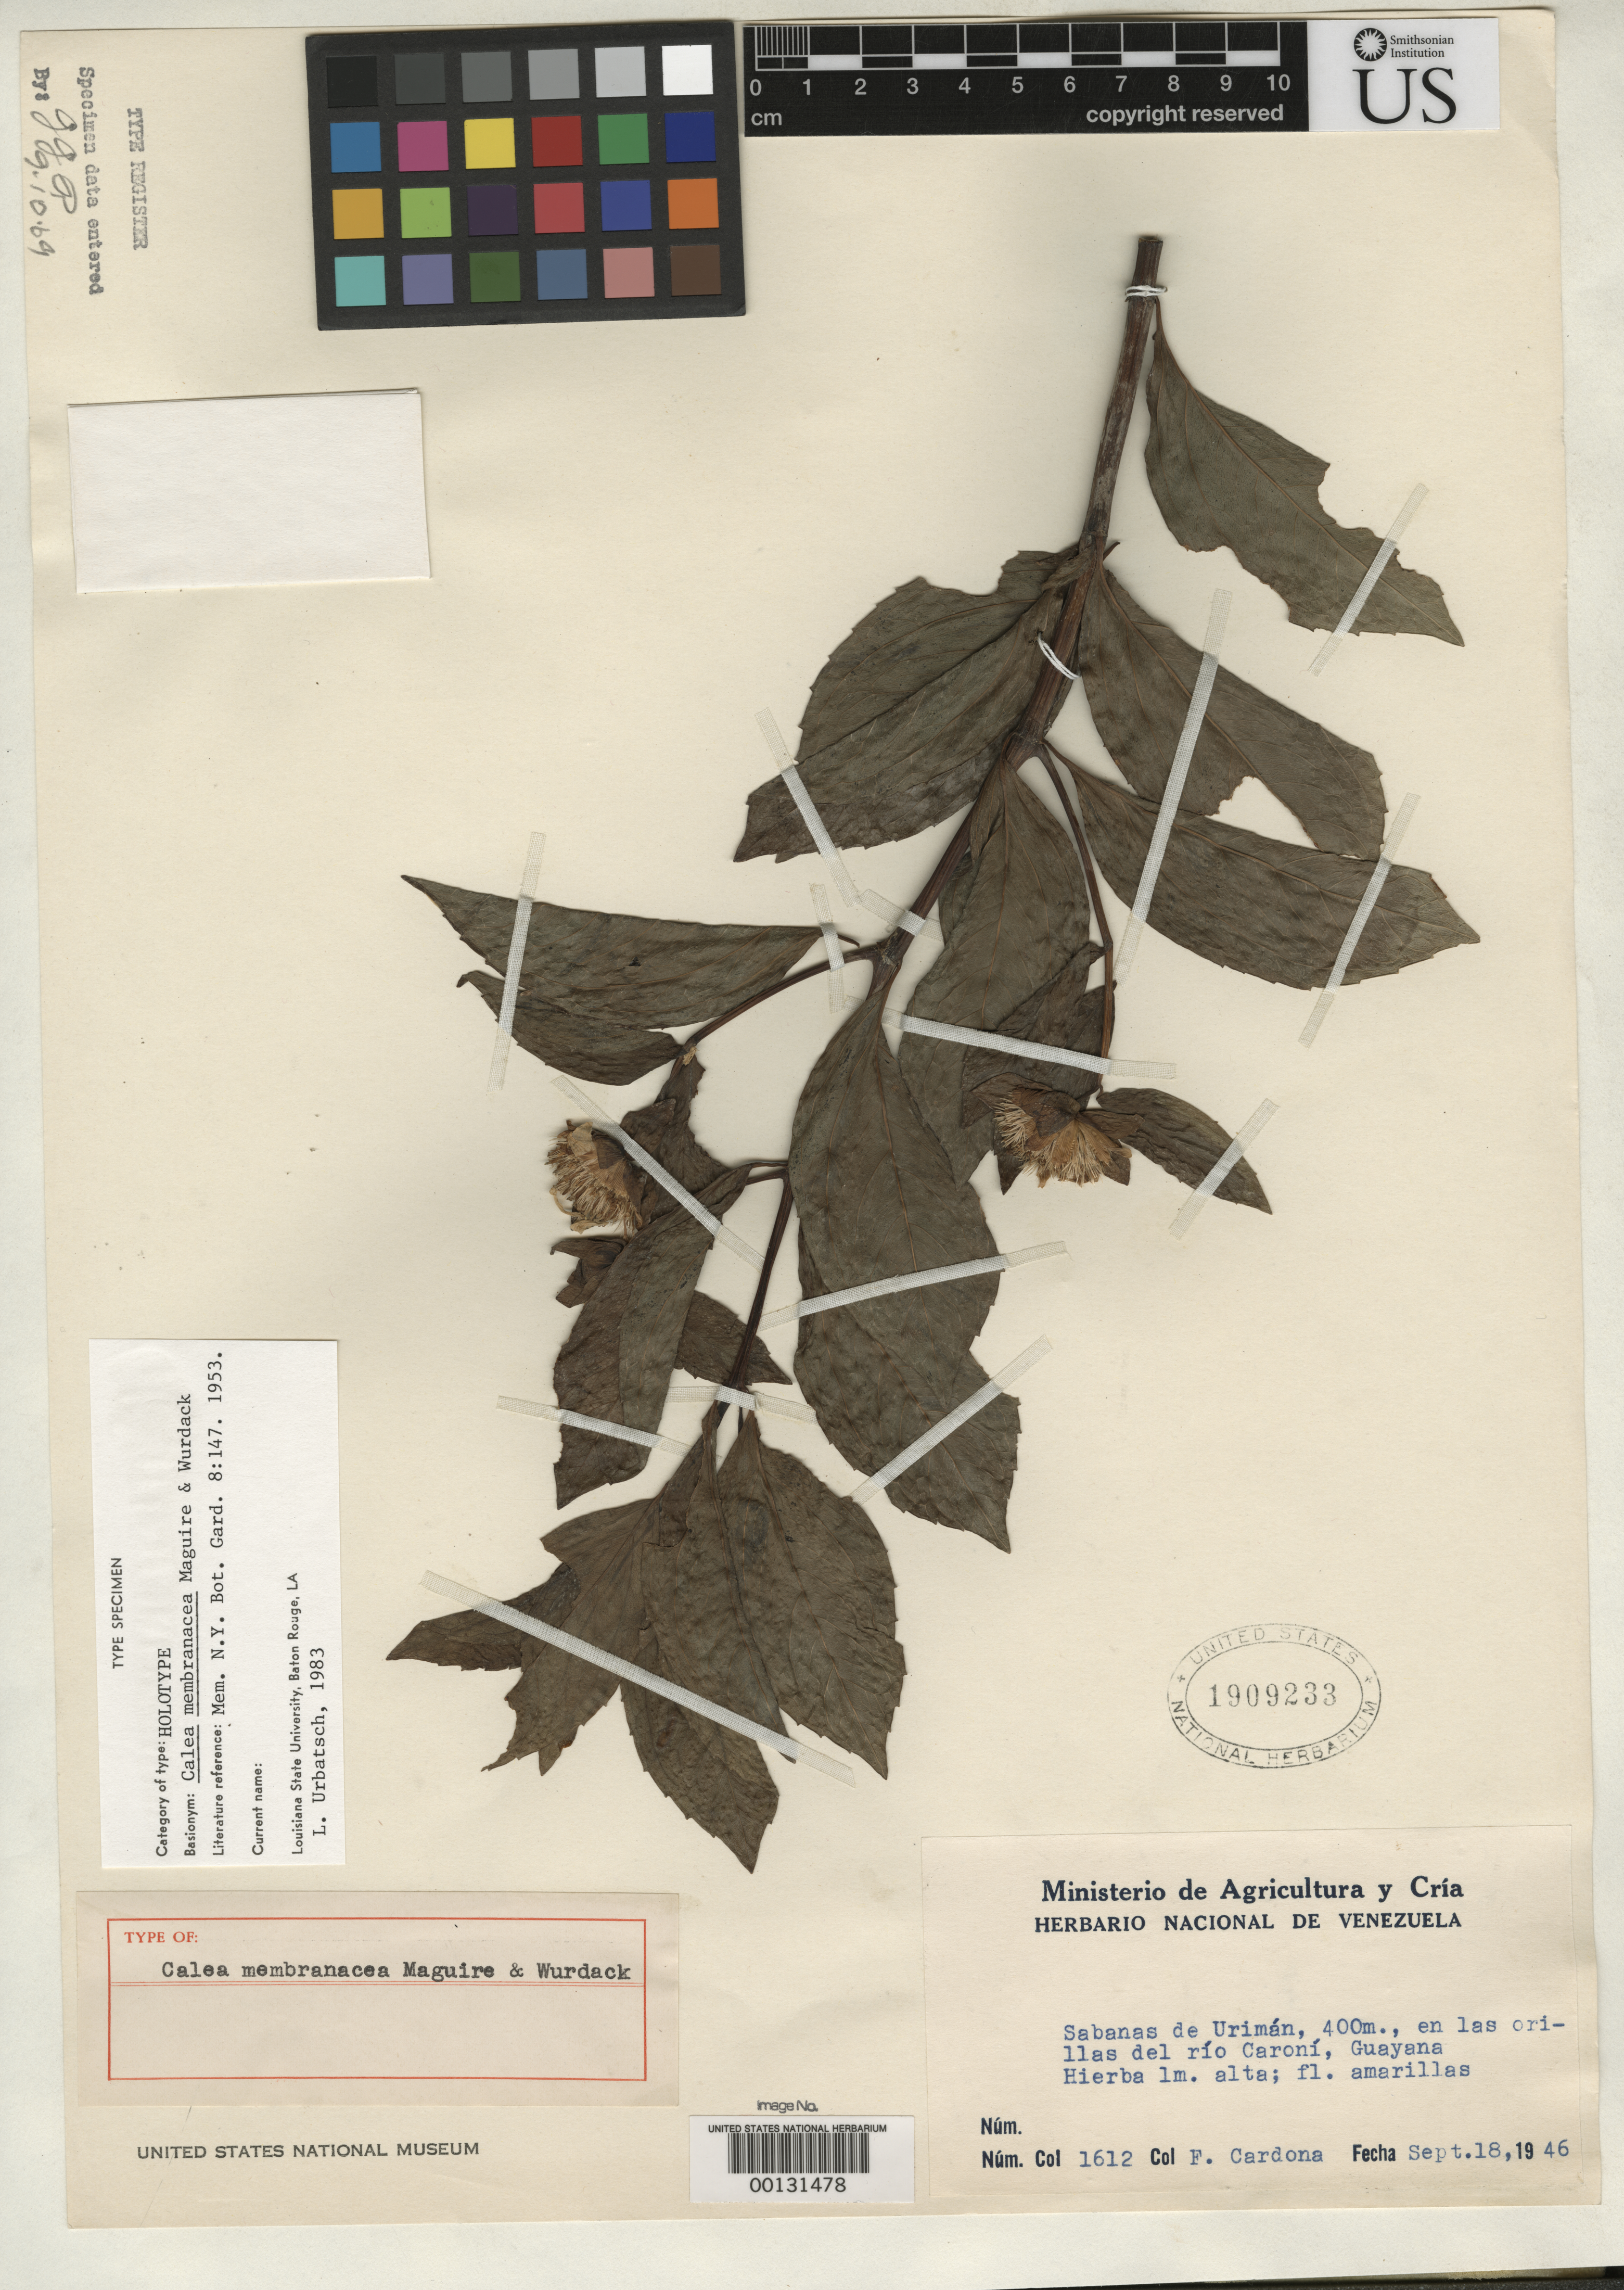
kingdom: Plantae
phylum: Tracheophyta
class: Magnoliopsida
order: Asterales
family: Asteraceae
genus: Calea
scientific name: Calea membranacea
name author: Maguire & Wurdack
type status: Holotype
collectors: F. Cardona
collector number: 1612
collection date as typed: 18 Sep 1946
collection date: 1946-09-18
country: Venezuela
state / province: Bolivar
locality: Sabanas de Uriman, orillas del Rio Caroni. [Savannahs of Uriman, borders of the Rio Caroni.]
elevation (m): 400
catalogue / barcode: US 1909233